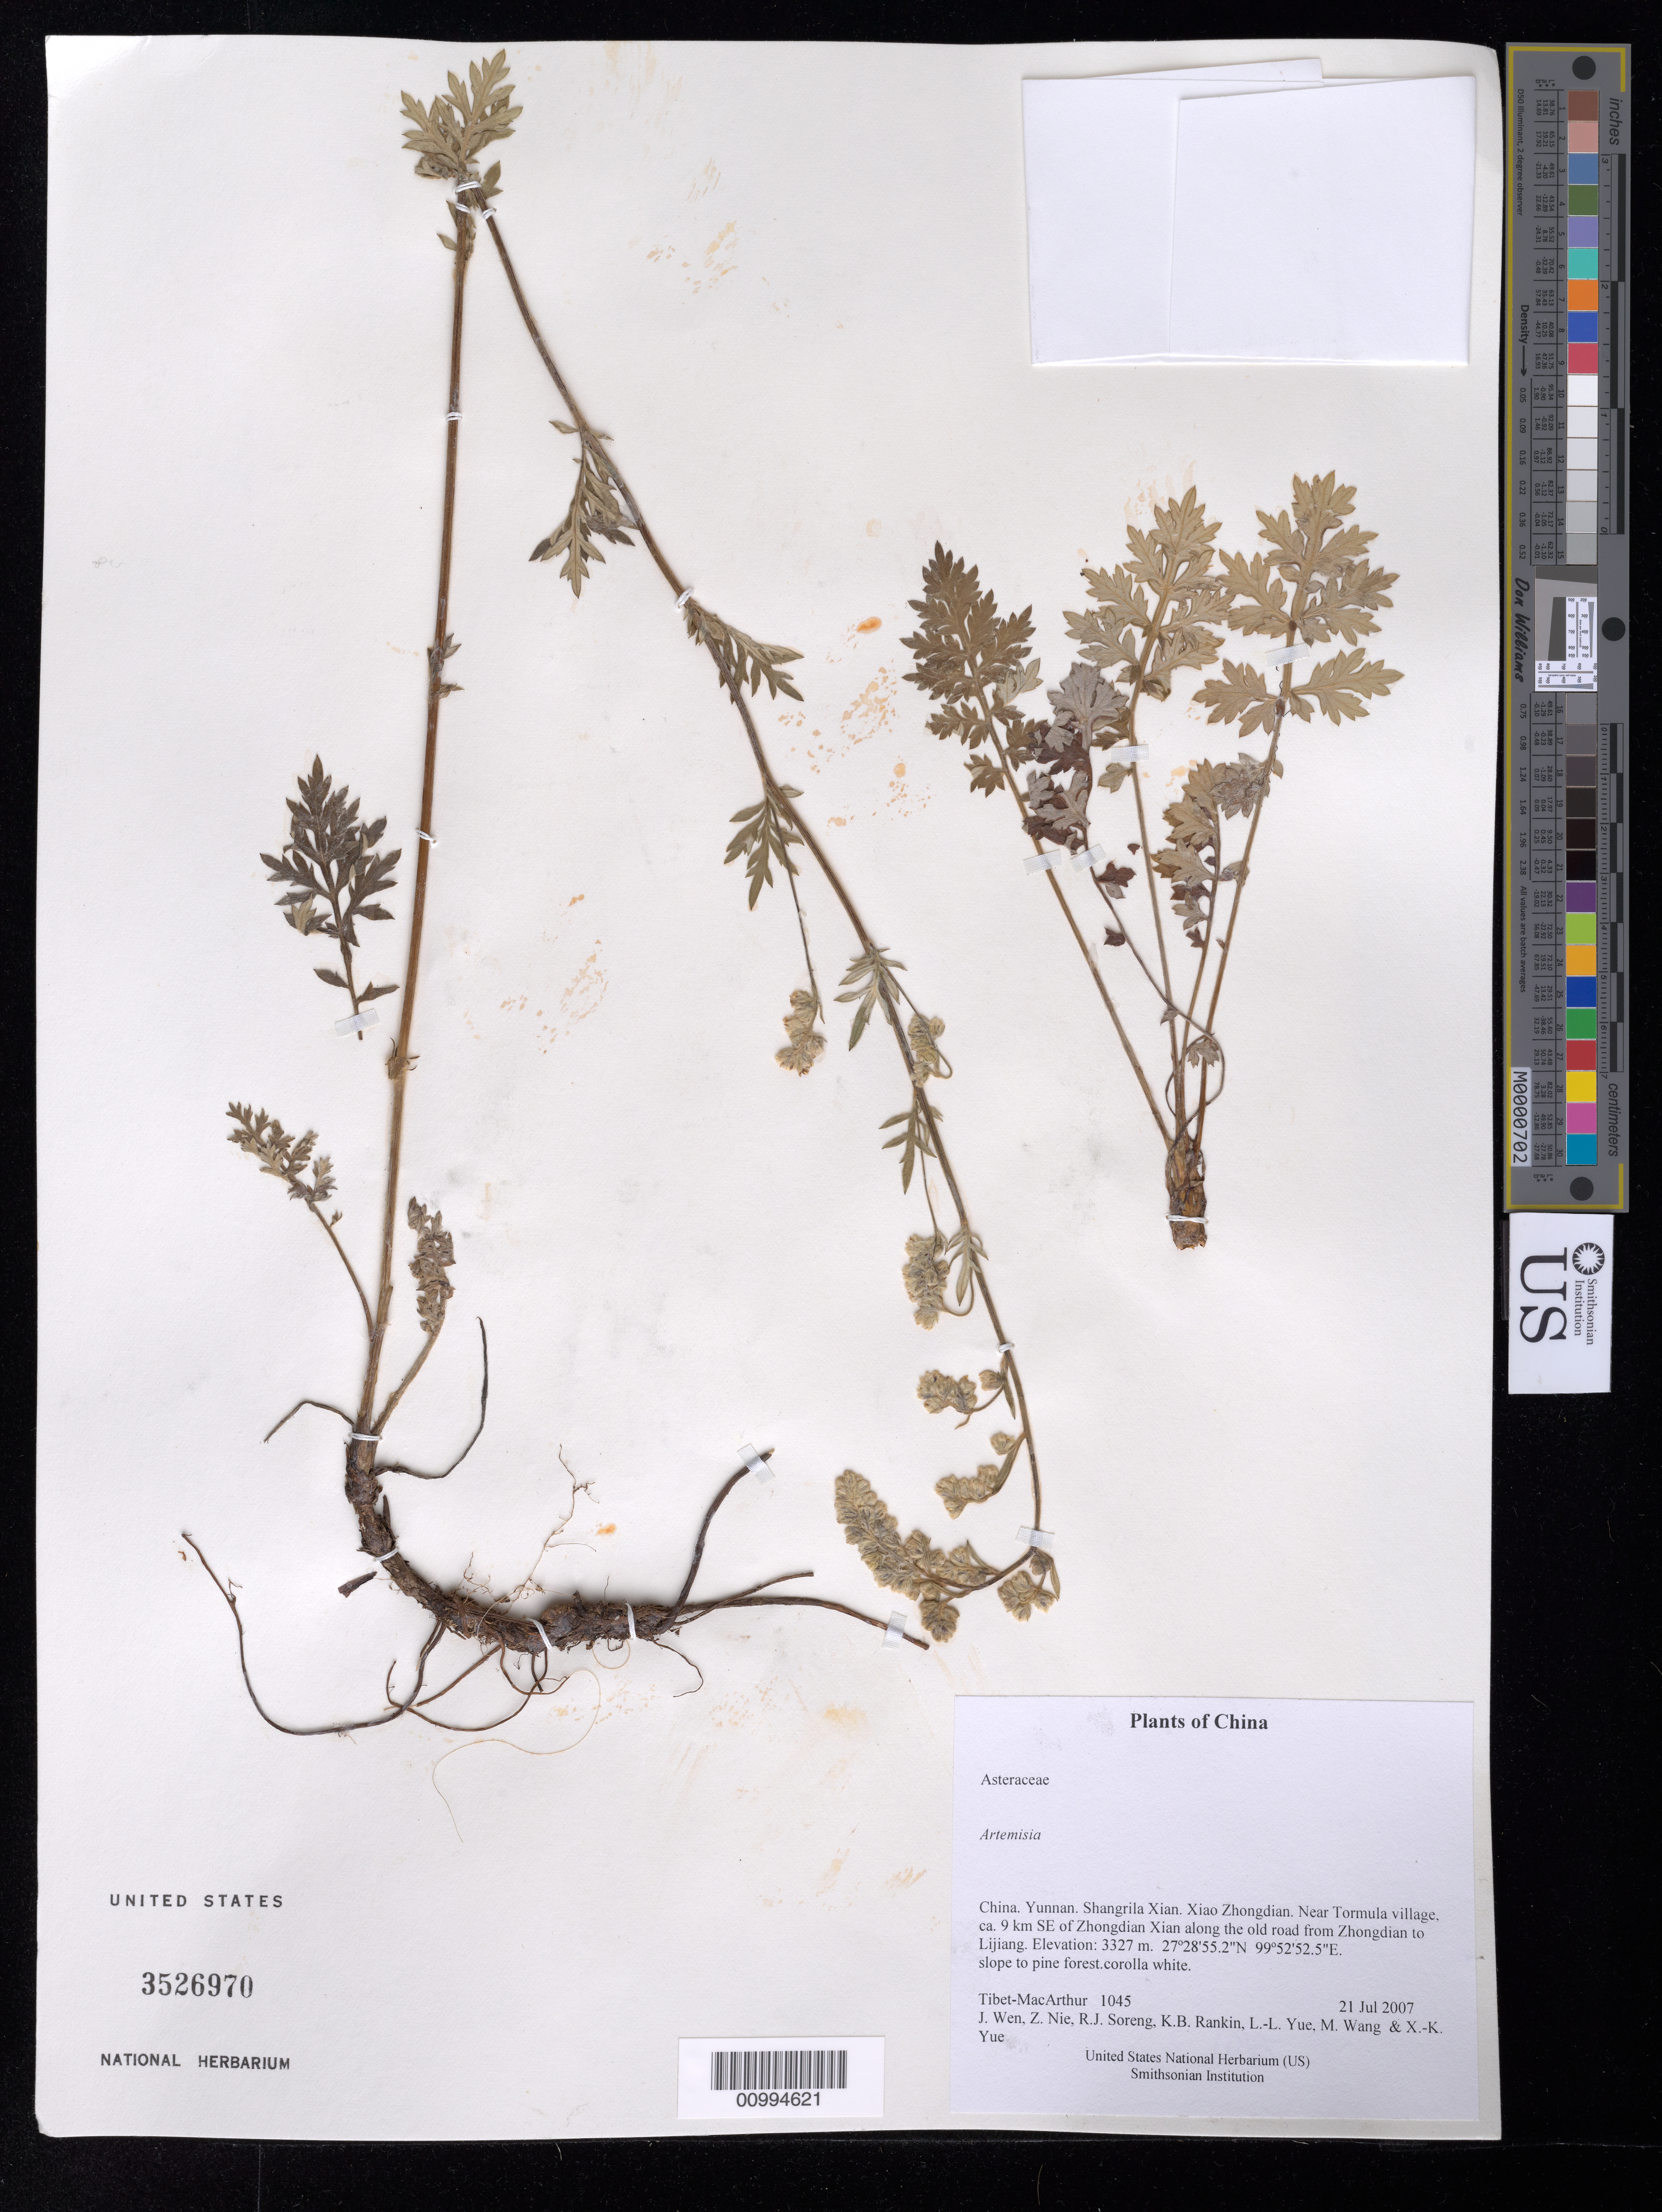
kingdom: Plantae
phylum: Tracheophyta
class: Magnoliopsida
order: Asterales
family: Asteraceae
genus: Artemisia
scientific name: Artemisia sp.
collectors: Tibet-MacArthur, J. Wen, Z. Nie, R. J. Soreng, K. Rankin, L. Yue, M. Wang & X. Yue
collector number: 1045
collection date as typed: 21 Jul 2007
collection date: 2007-07-21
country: China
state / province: Yunnan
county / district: Shangrila Xian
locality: Xiao Zhongdian. Near Tormula village, ca. 9 km SE of Zhongdian Xian along the old road from Zhongdian to Lijiang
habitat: slope to pine forest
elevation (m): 3327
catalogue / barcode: US 3526970